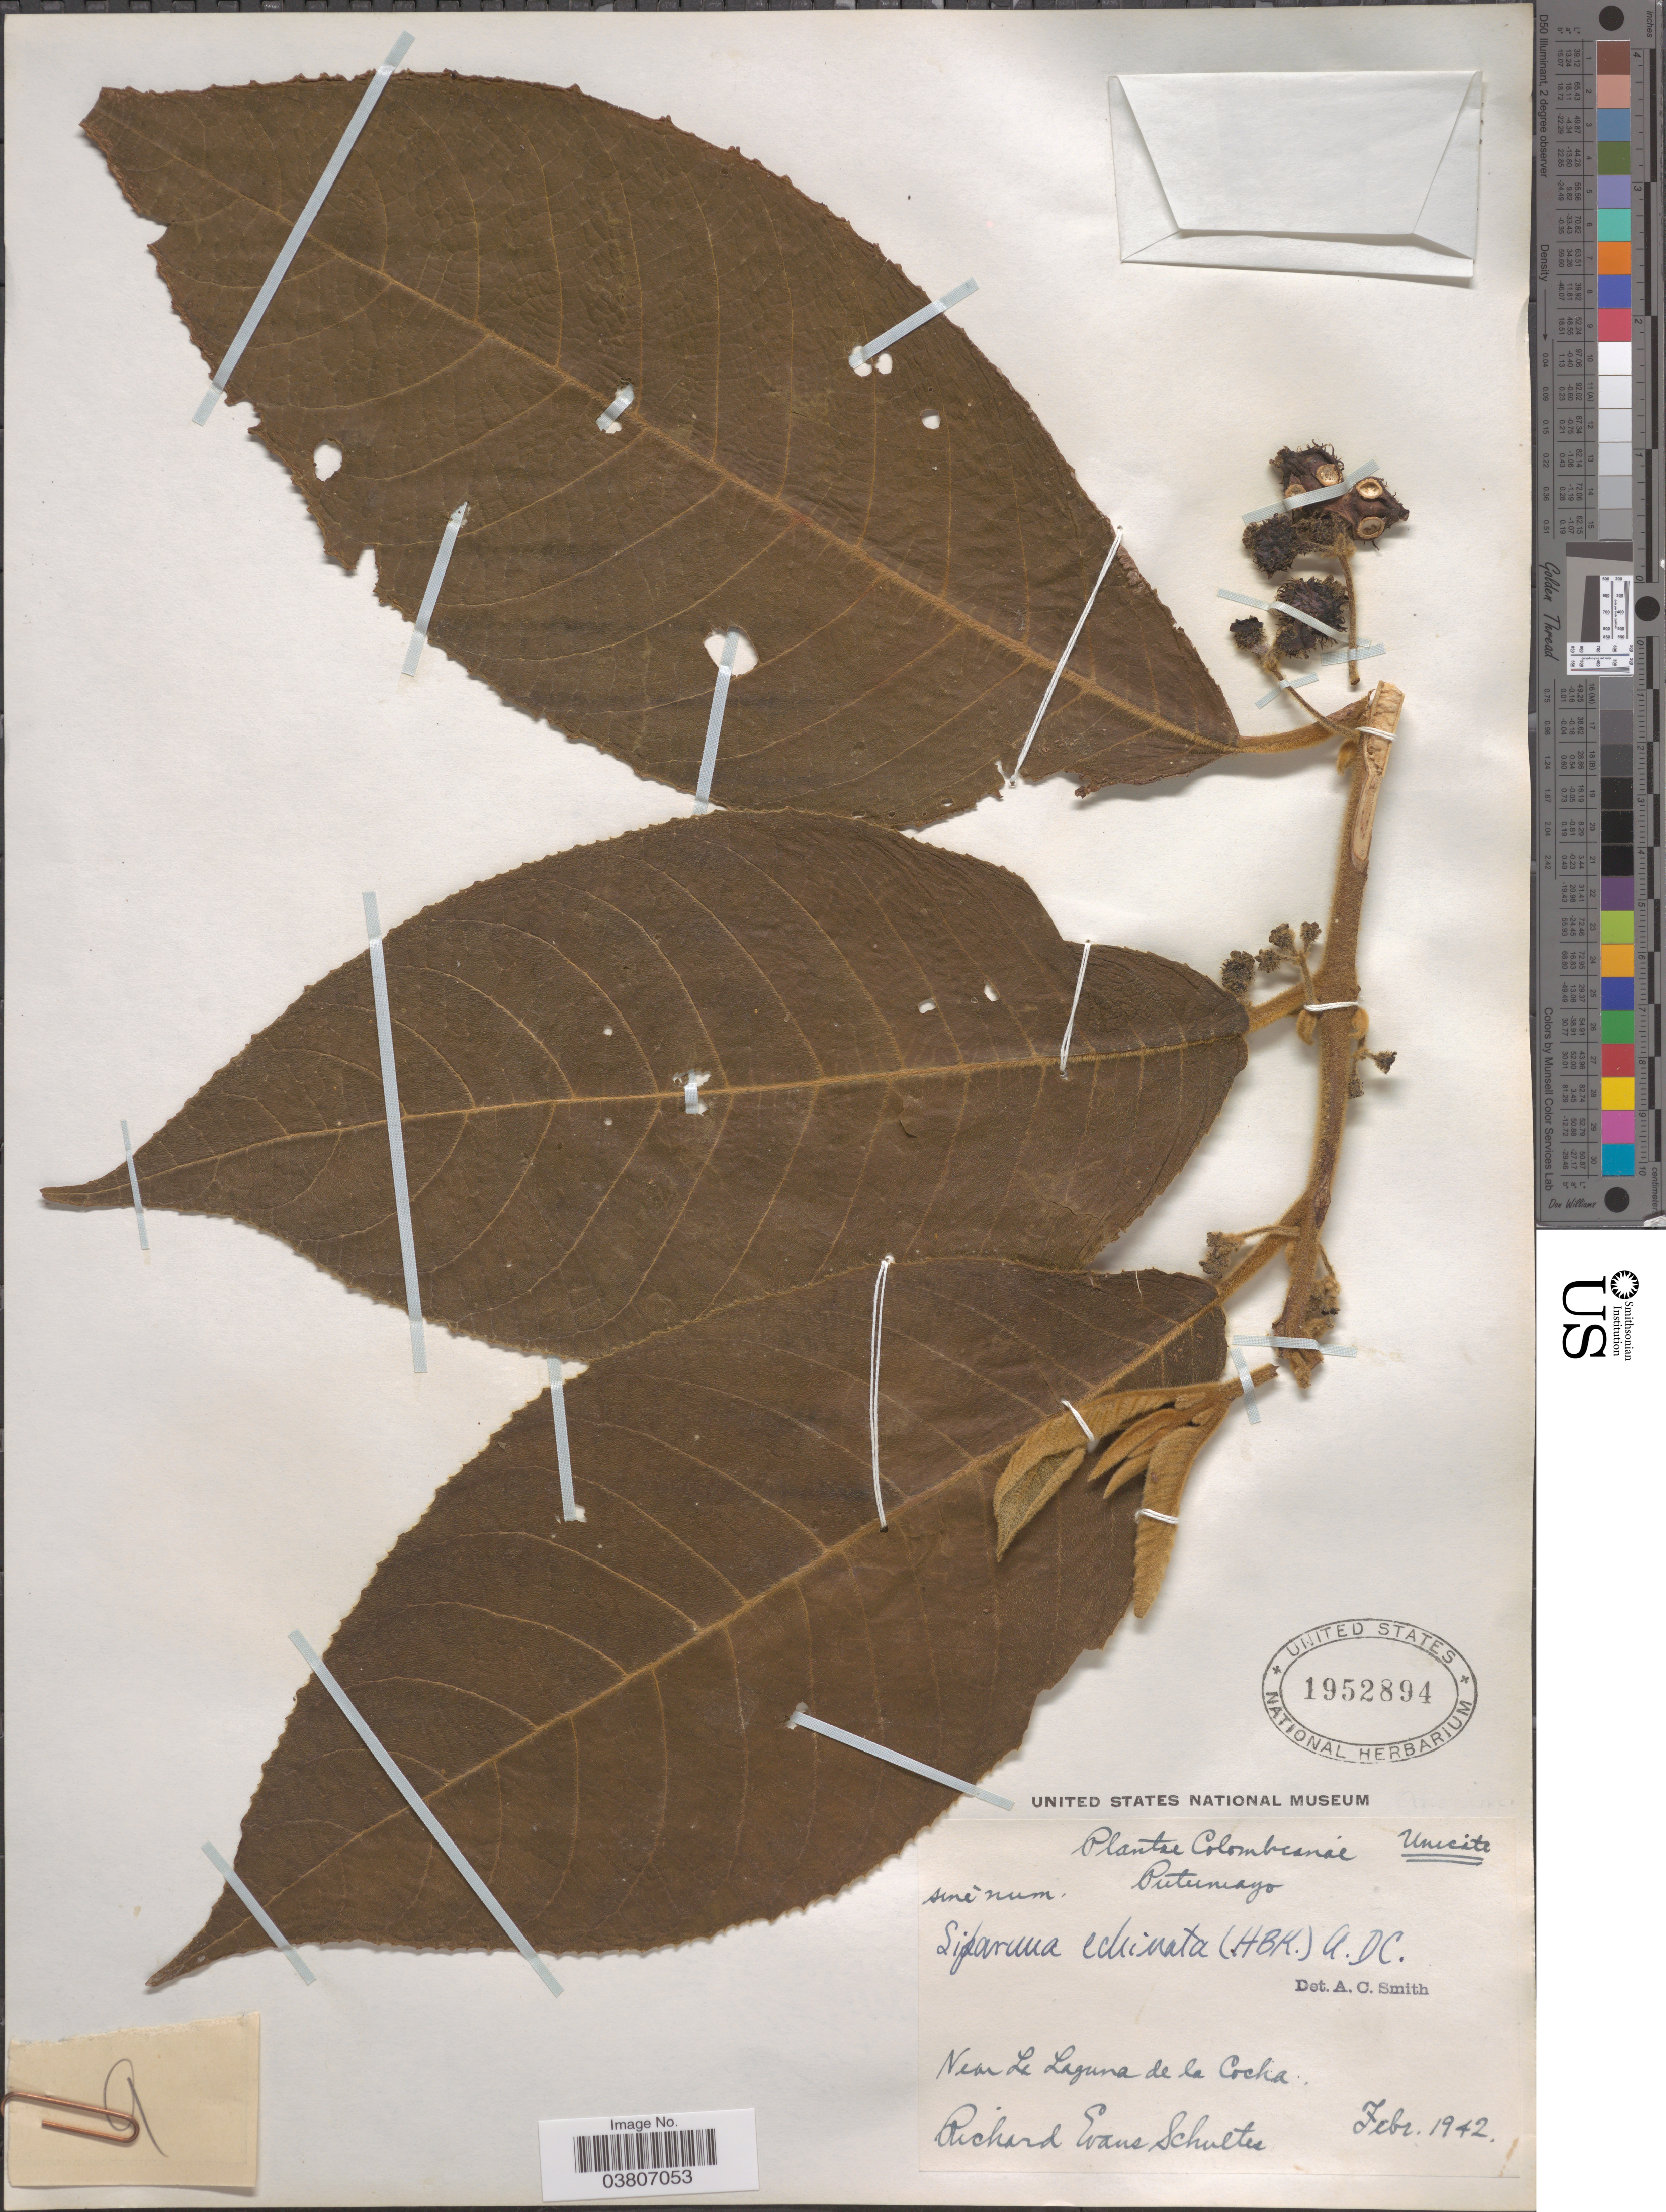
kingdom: Plantae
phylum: Tracheophyta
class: Magnoliopsida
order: Laurales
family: Siparunaceae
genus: Siparuna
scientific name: Siparuna echinata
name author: (Kunth) A. DC.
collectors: R. E. Schultes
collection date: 1942-02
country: Colombia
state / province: Putumayo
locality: Near La Laguna de la Cocha.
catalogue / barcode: US 1952894